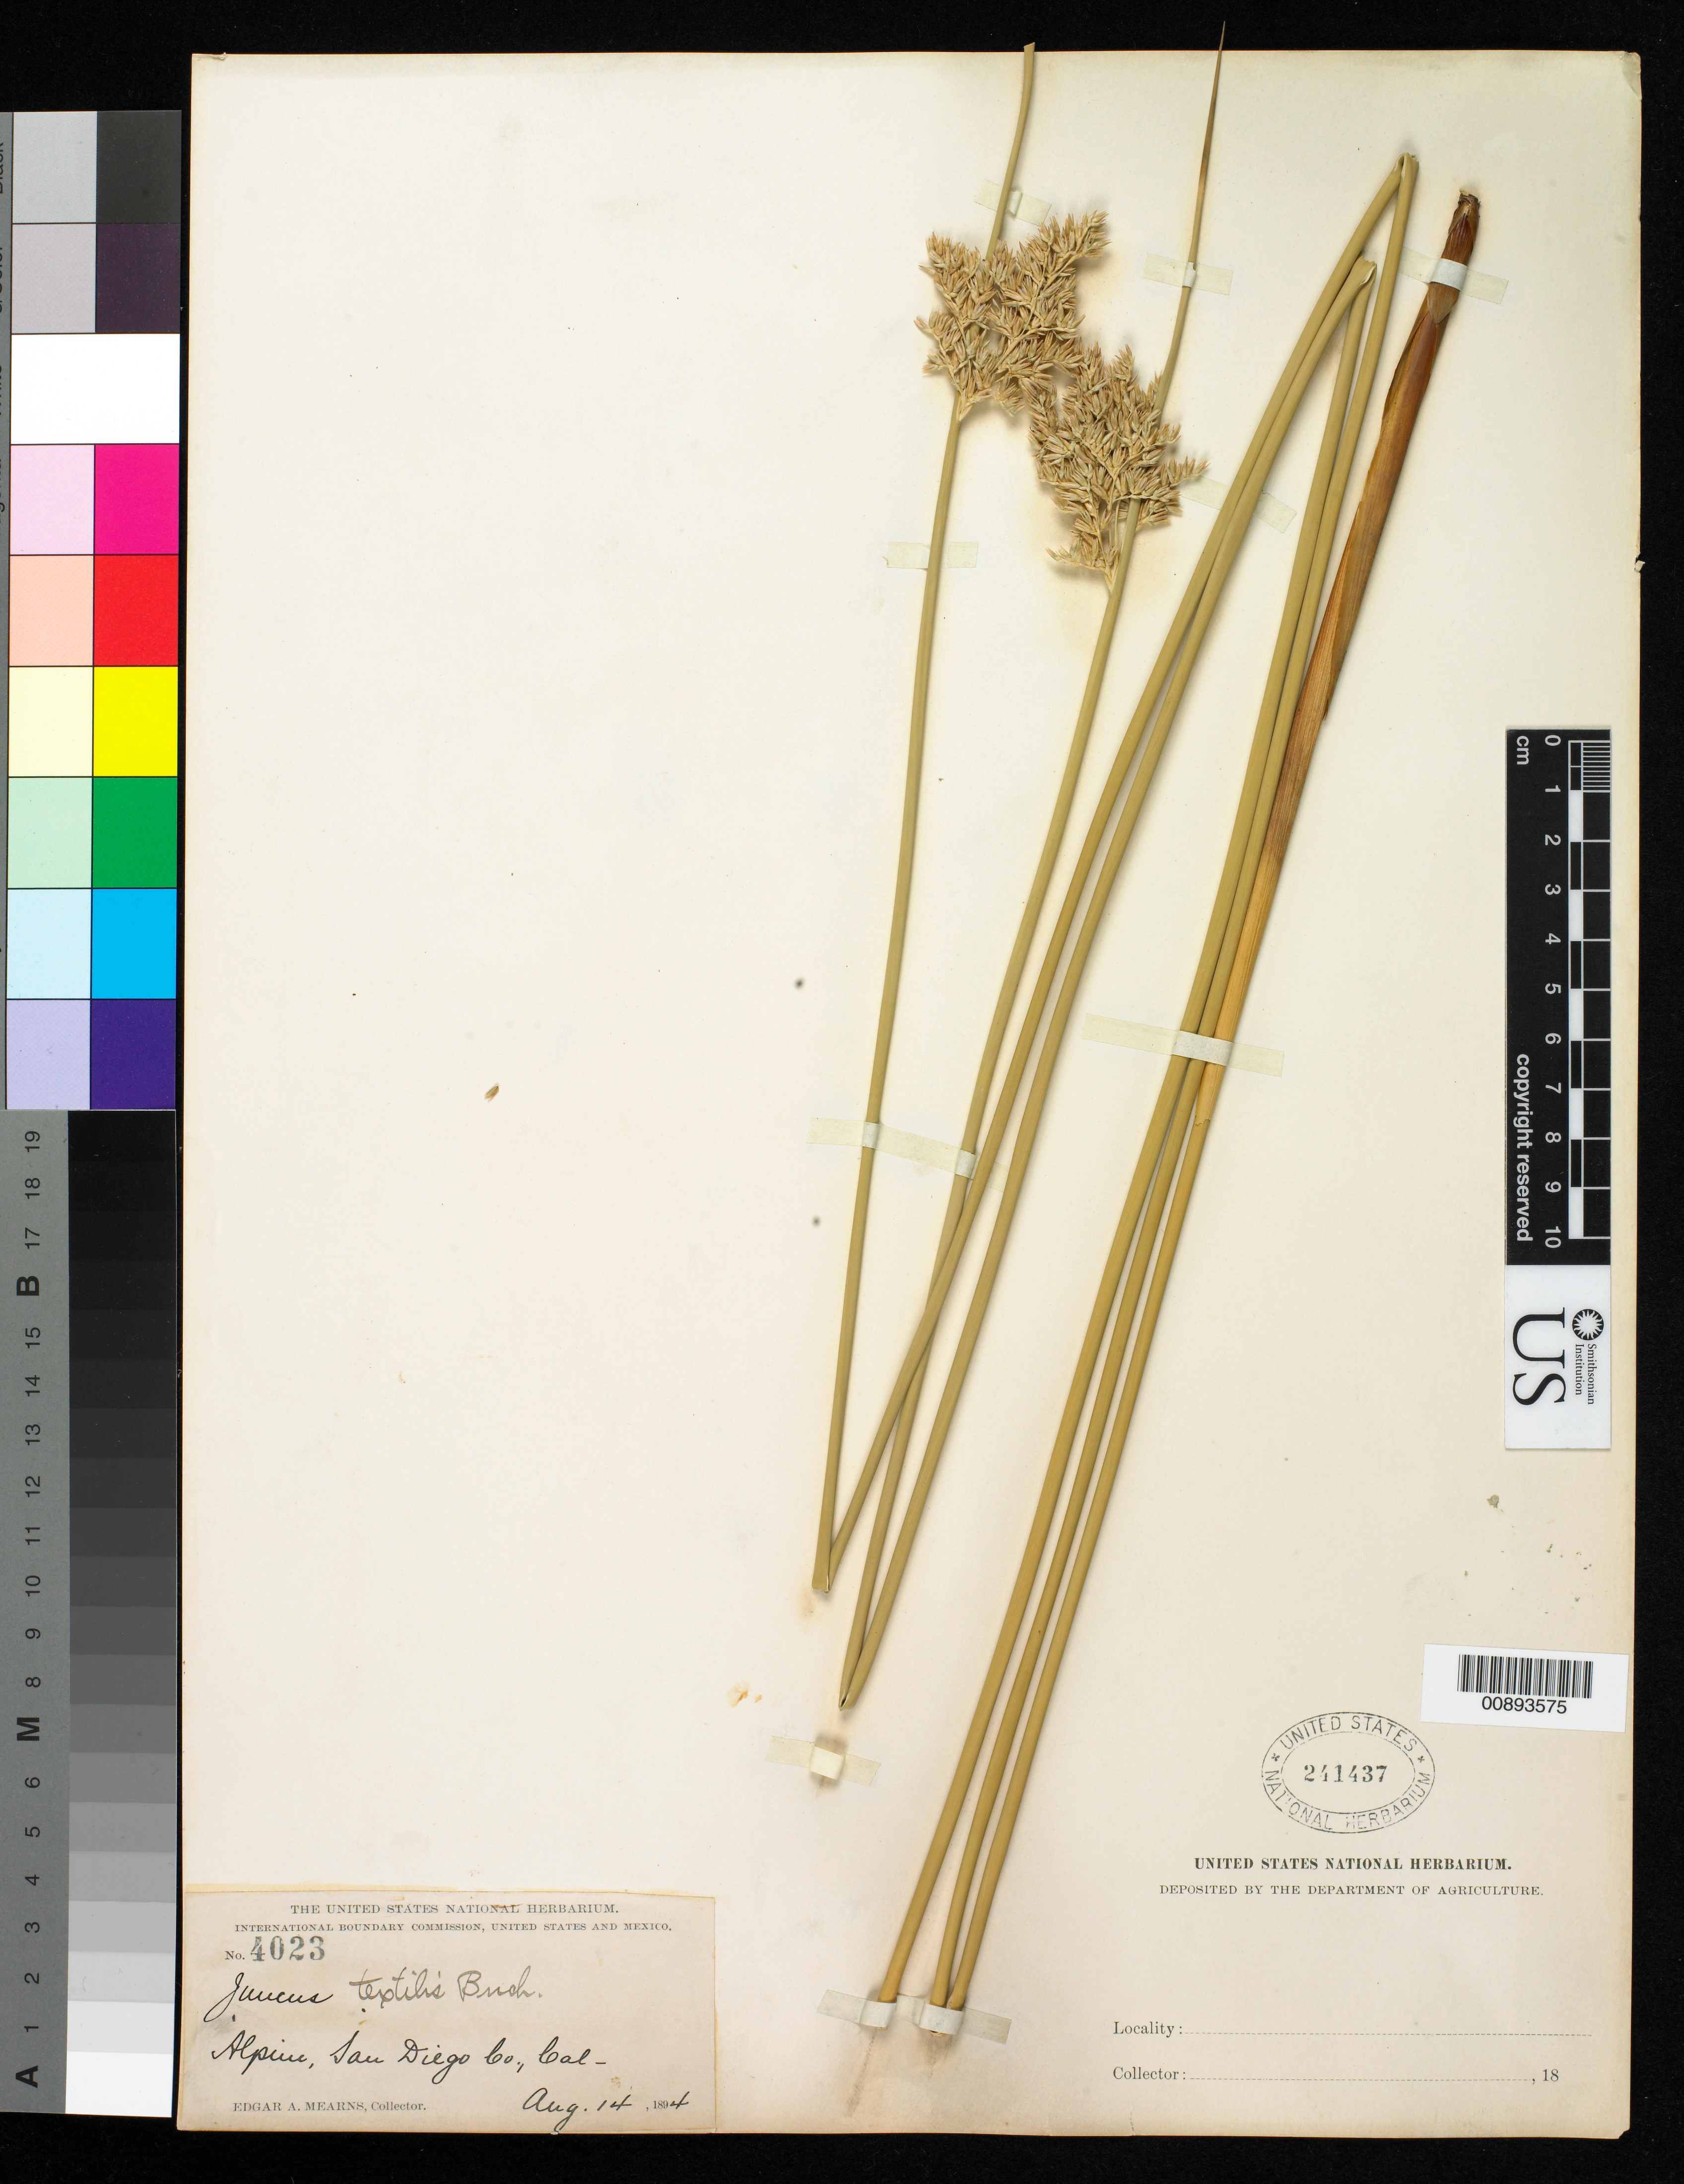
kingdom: Plantae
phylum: Tracheophyta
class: Liliopsida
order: Poales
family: Juncaceae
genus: Juncus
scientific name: Juncus textilis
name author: Buchenau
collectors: E. A. Mearns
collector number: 4023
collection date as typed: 14 Aug 1894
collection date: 1894-08-14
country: United States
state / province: California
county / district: San Diego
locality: Alpine, San Diego County, California.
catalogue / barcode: US 241437